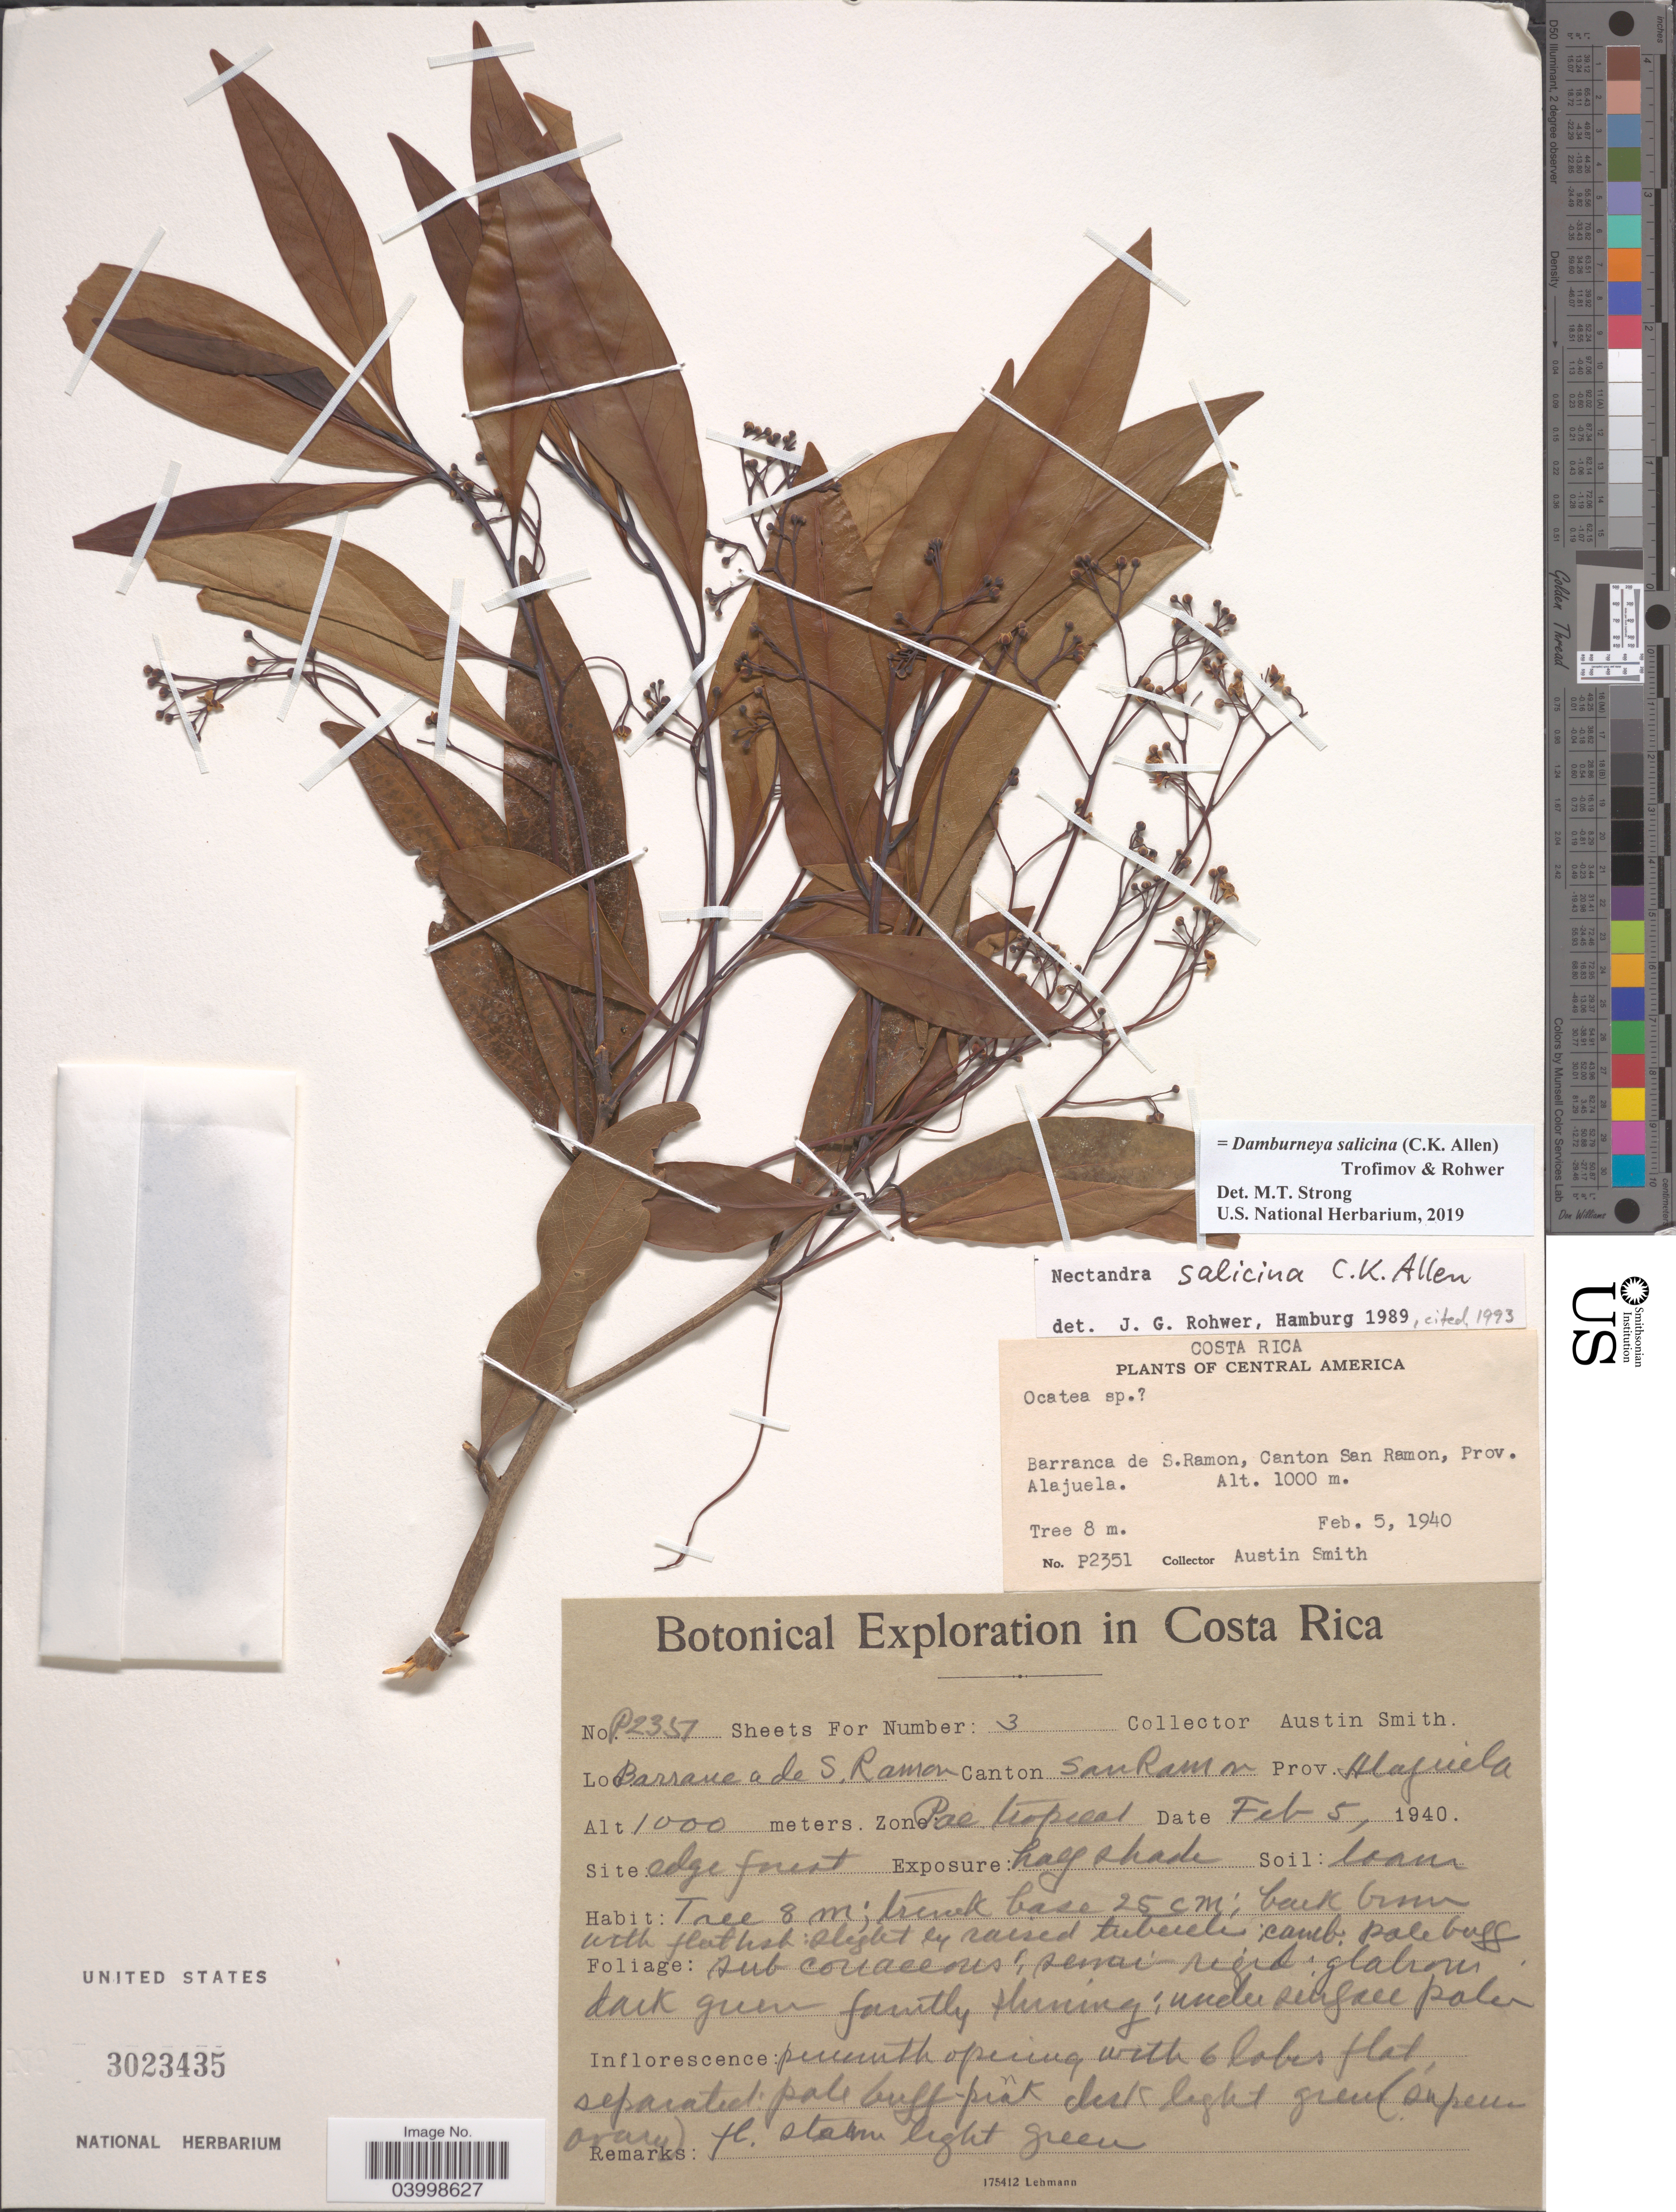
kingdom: Plantae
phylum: Tracheophyta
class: Magnoliopsida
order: Laurales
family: Lauraceae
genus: Damburneya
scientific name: Damburneya salicina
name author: (C.K. Allen) Trofimov & Rohwer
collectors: Aust P. Smith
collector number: P2351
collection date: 1940-02-05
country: Costa Rica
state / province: Alajuela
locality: Barranca de S. Ramon, Canton San Ramon.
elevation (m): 1000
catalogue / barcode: US 3023435